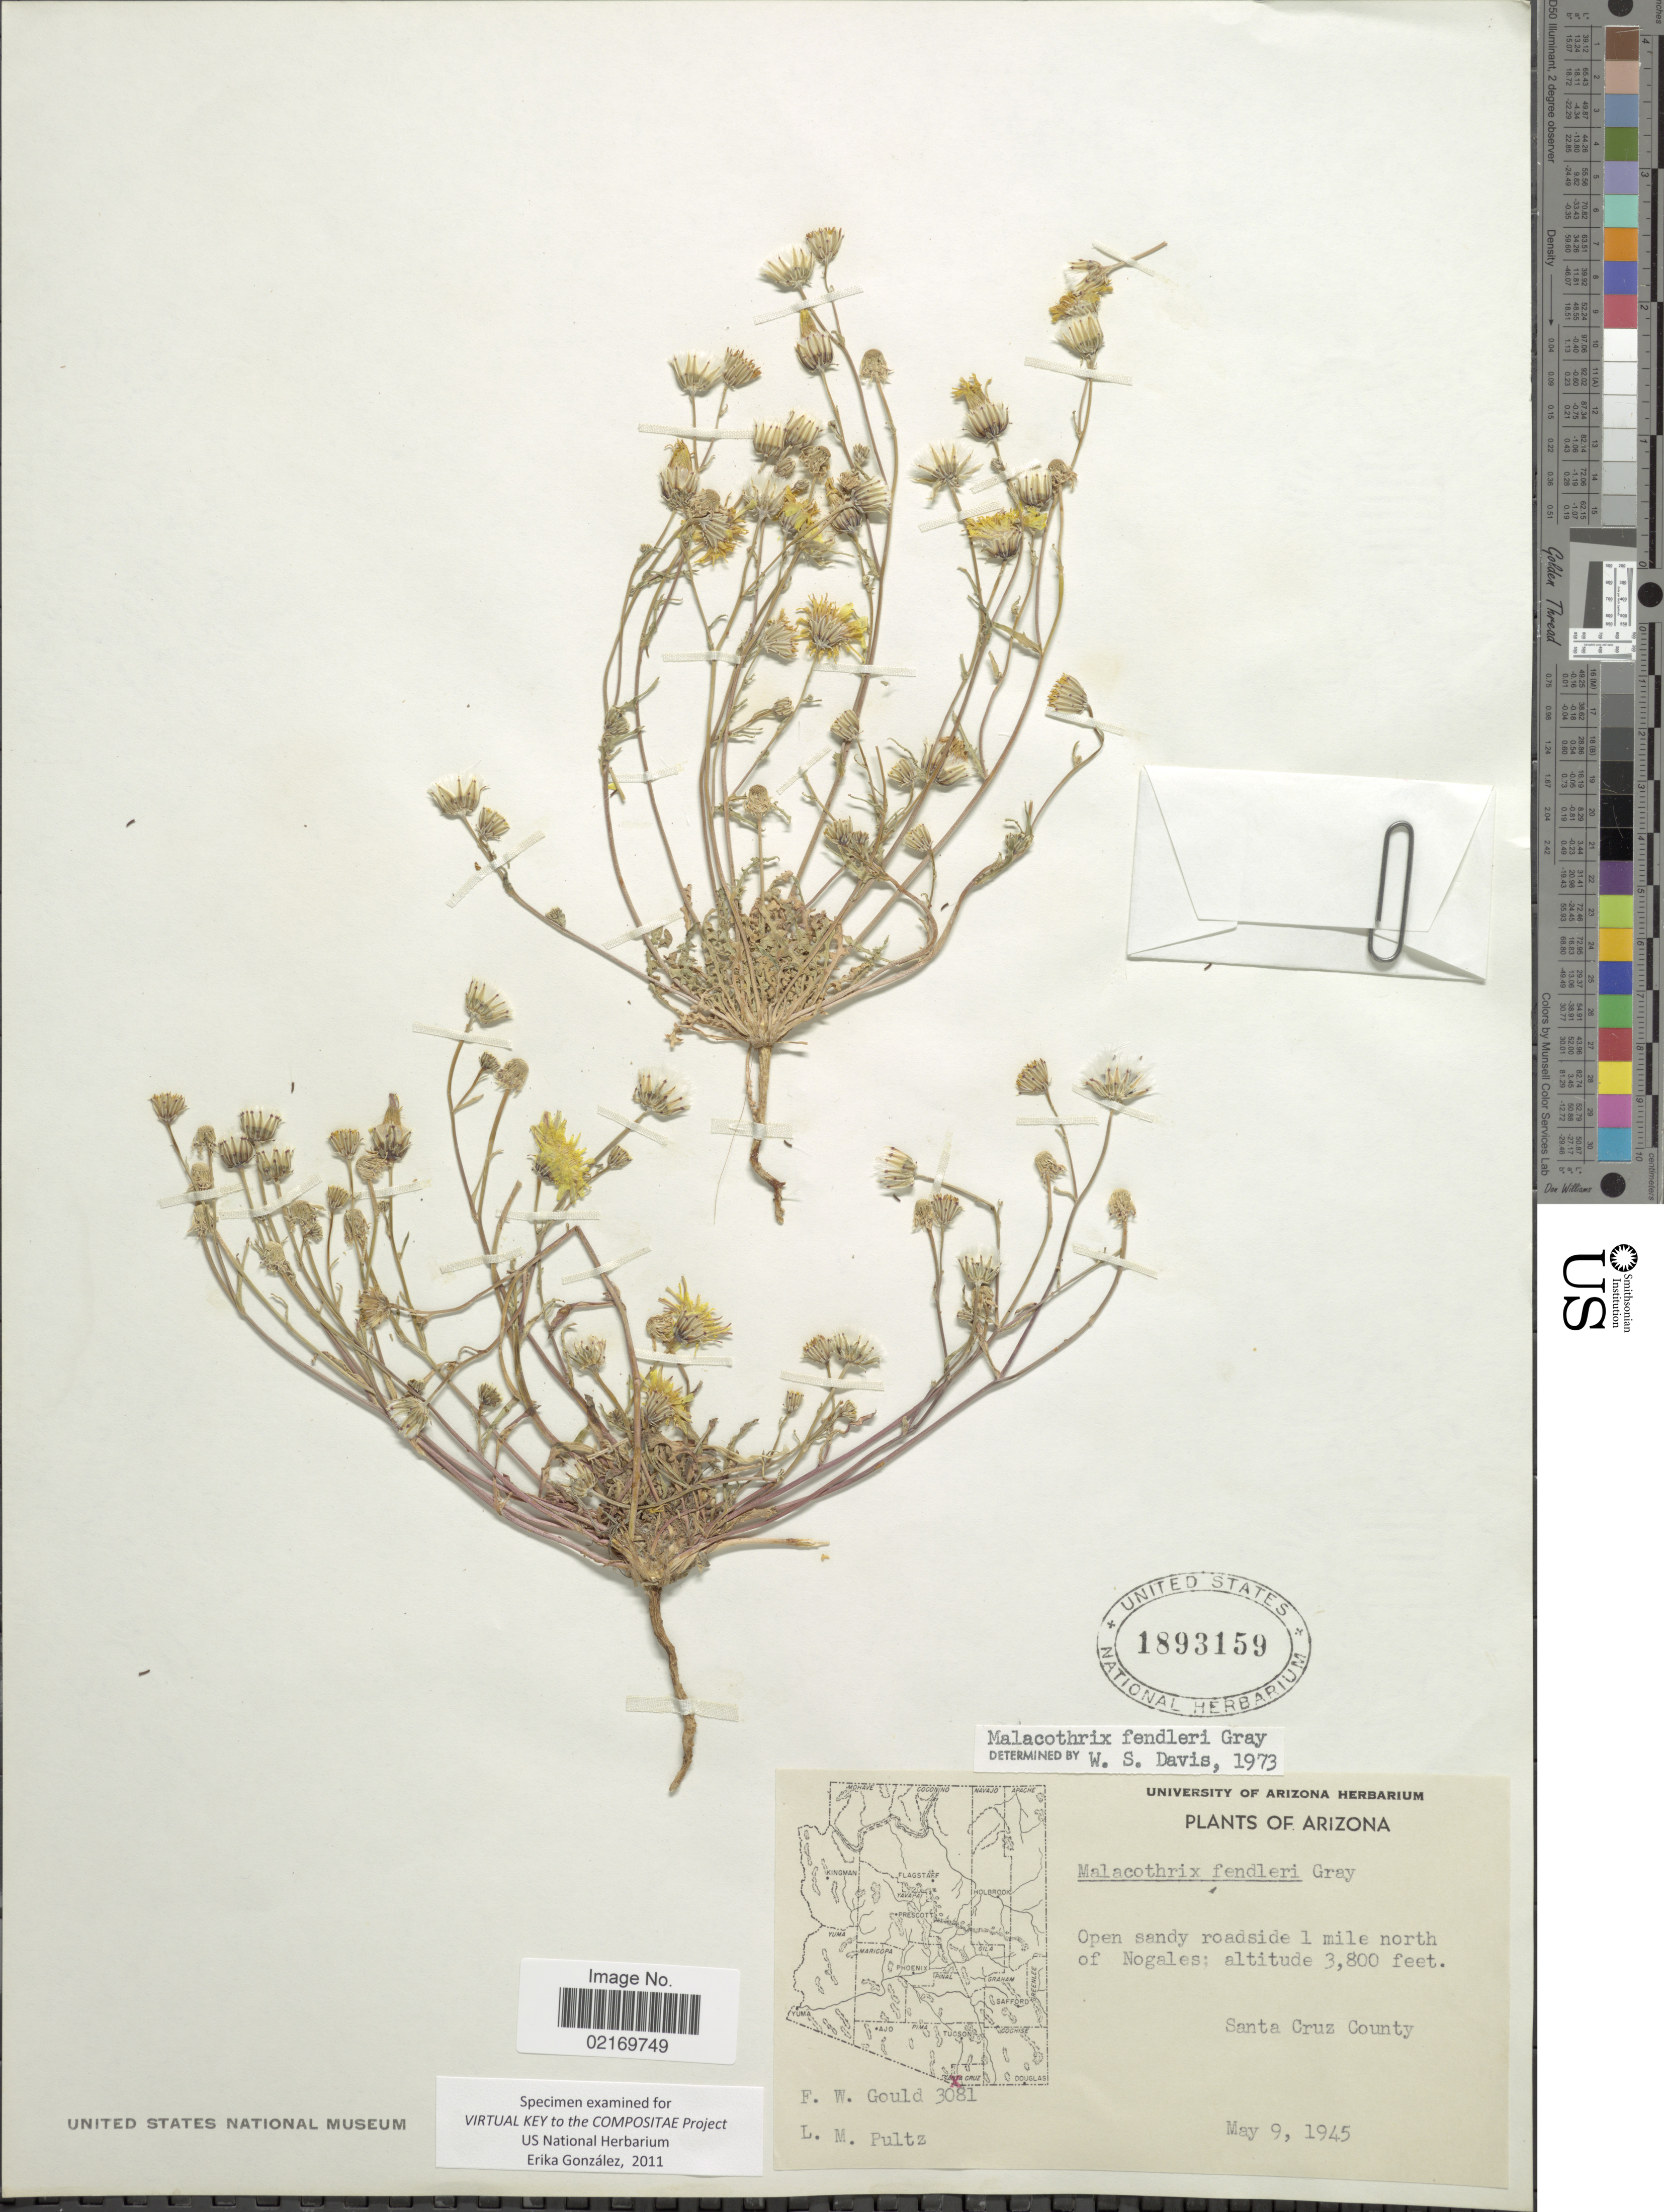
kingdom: Plantae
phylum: Tracheophyta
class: Magnoliopsida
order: Asterales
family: Asteraceae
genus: Malacothrix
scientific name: Malacothrix fendleri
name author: A. Gray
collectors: F. W. Gould & L. Pultz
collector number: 3081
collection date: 1945-05-09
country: United States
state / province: Arizona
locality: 1 mile north of Nogales, Santa Cruz County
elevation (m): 1158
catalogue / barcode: US 1893159